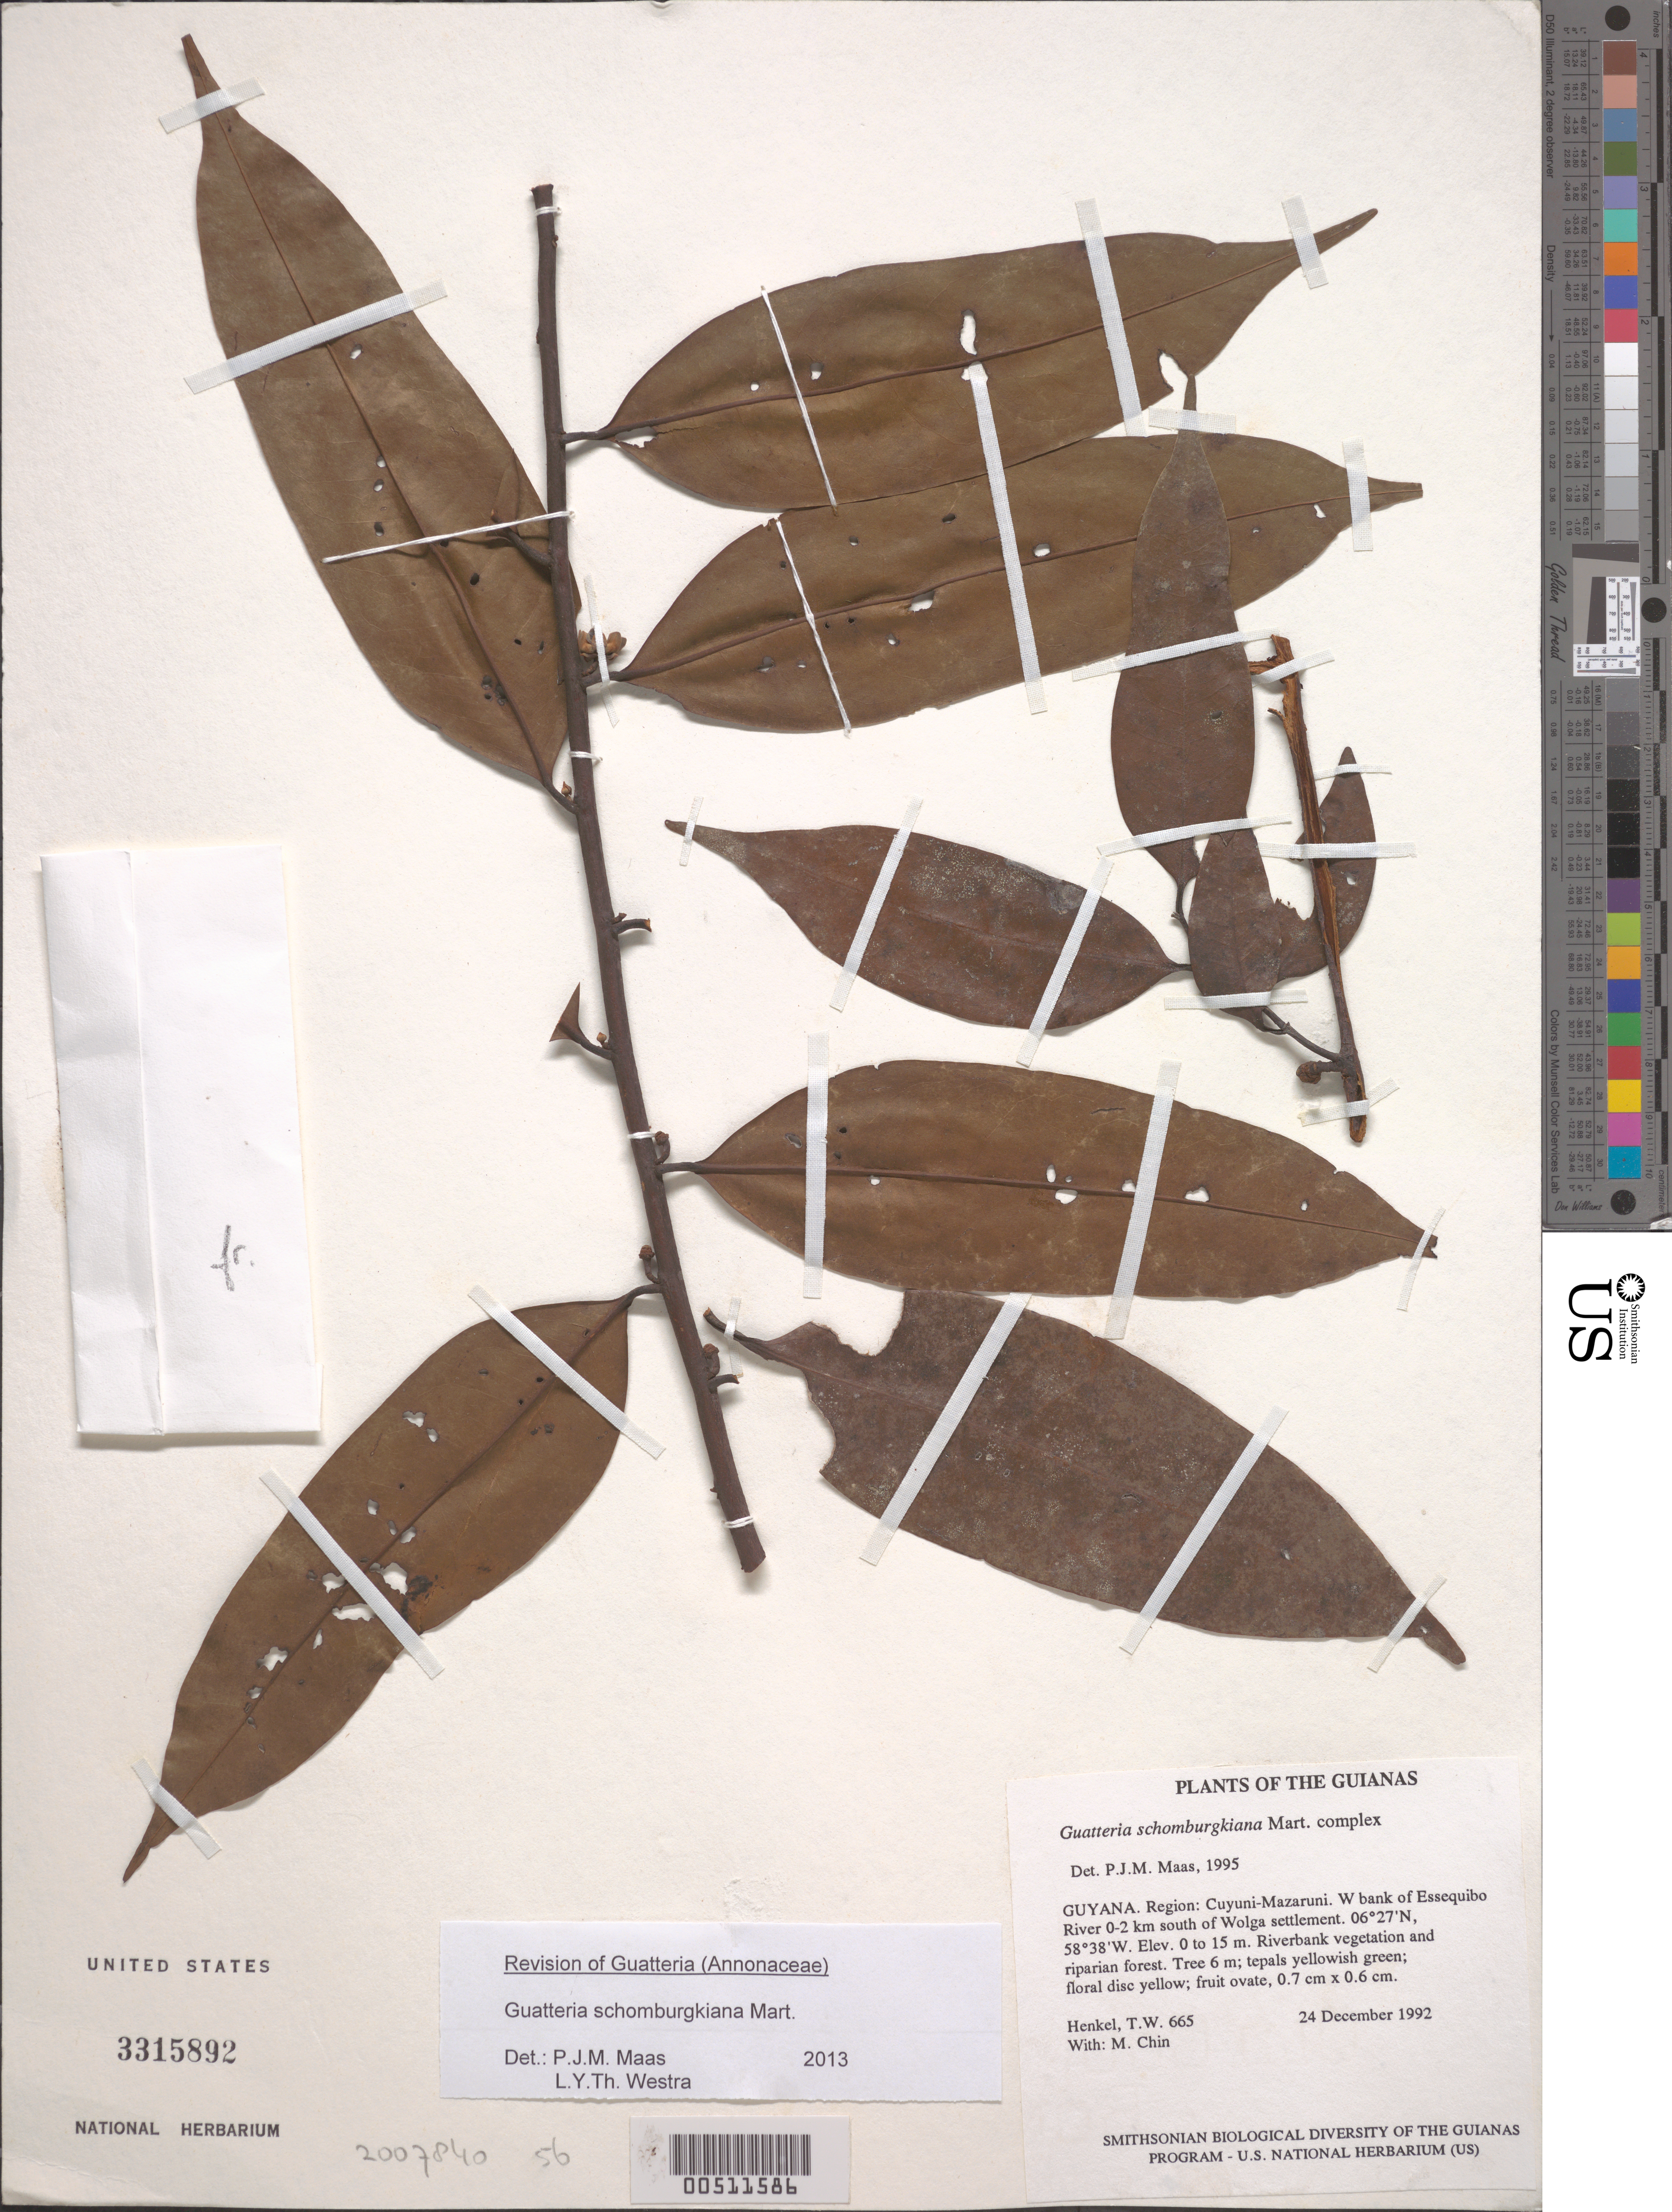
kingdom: Plantae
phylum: Tracheophyta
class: Magnoliopsida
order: Magnoliales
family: Annonaceae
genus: Guatteria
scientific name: Guatteria schomburgkiana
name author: Mart.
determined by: Maas, P. J.; Westra, L. Y.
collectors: T. Henkel & M. Chin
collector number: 665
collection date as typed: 24 December 1992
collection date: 1992-12-24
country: Guyana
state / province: Cuyuni-Mazaruni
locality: W bank of Essequibo River 0-2 km south of Wolga settlement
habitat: Riverbank vegetation and riparian forest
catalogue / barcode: US 3315892